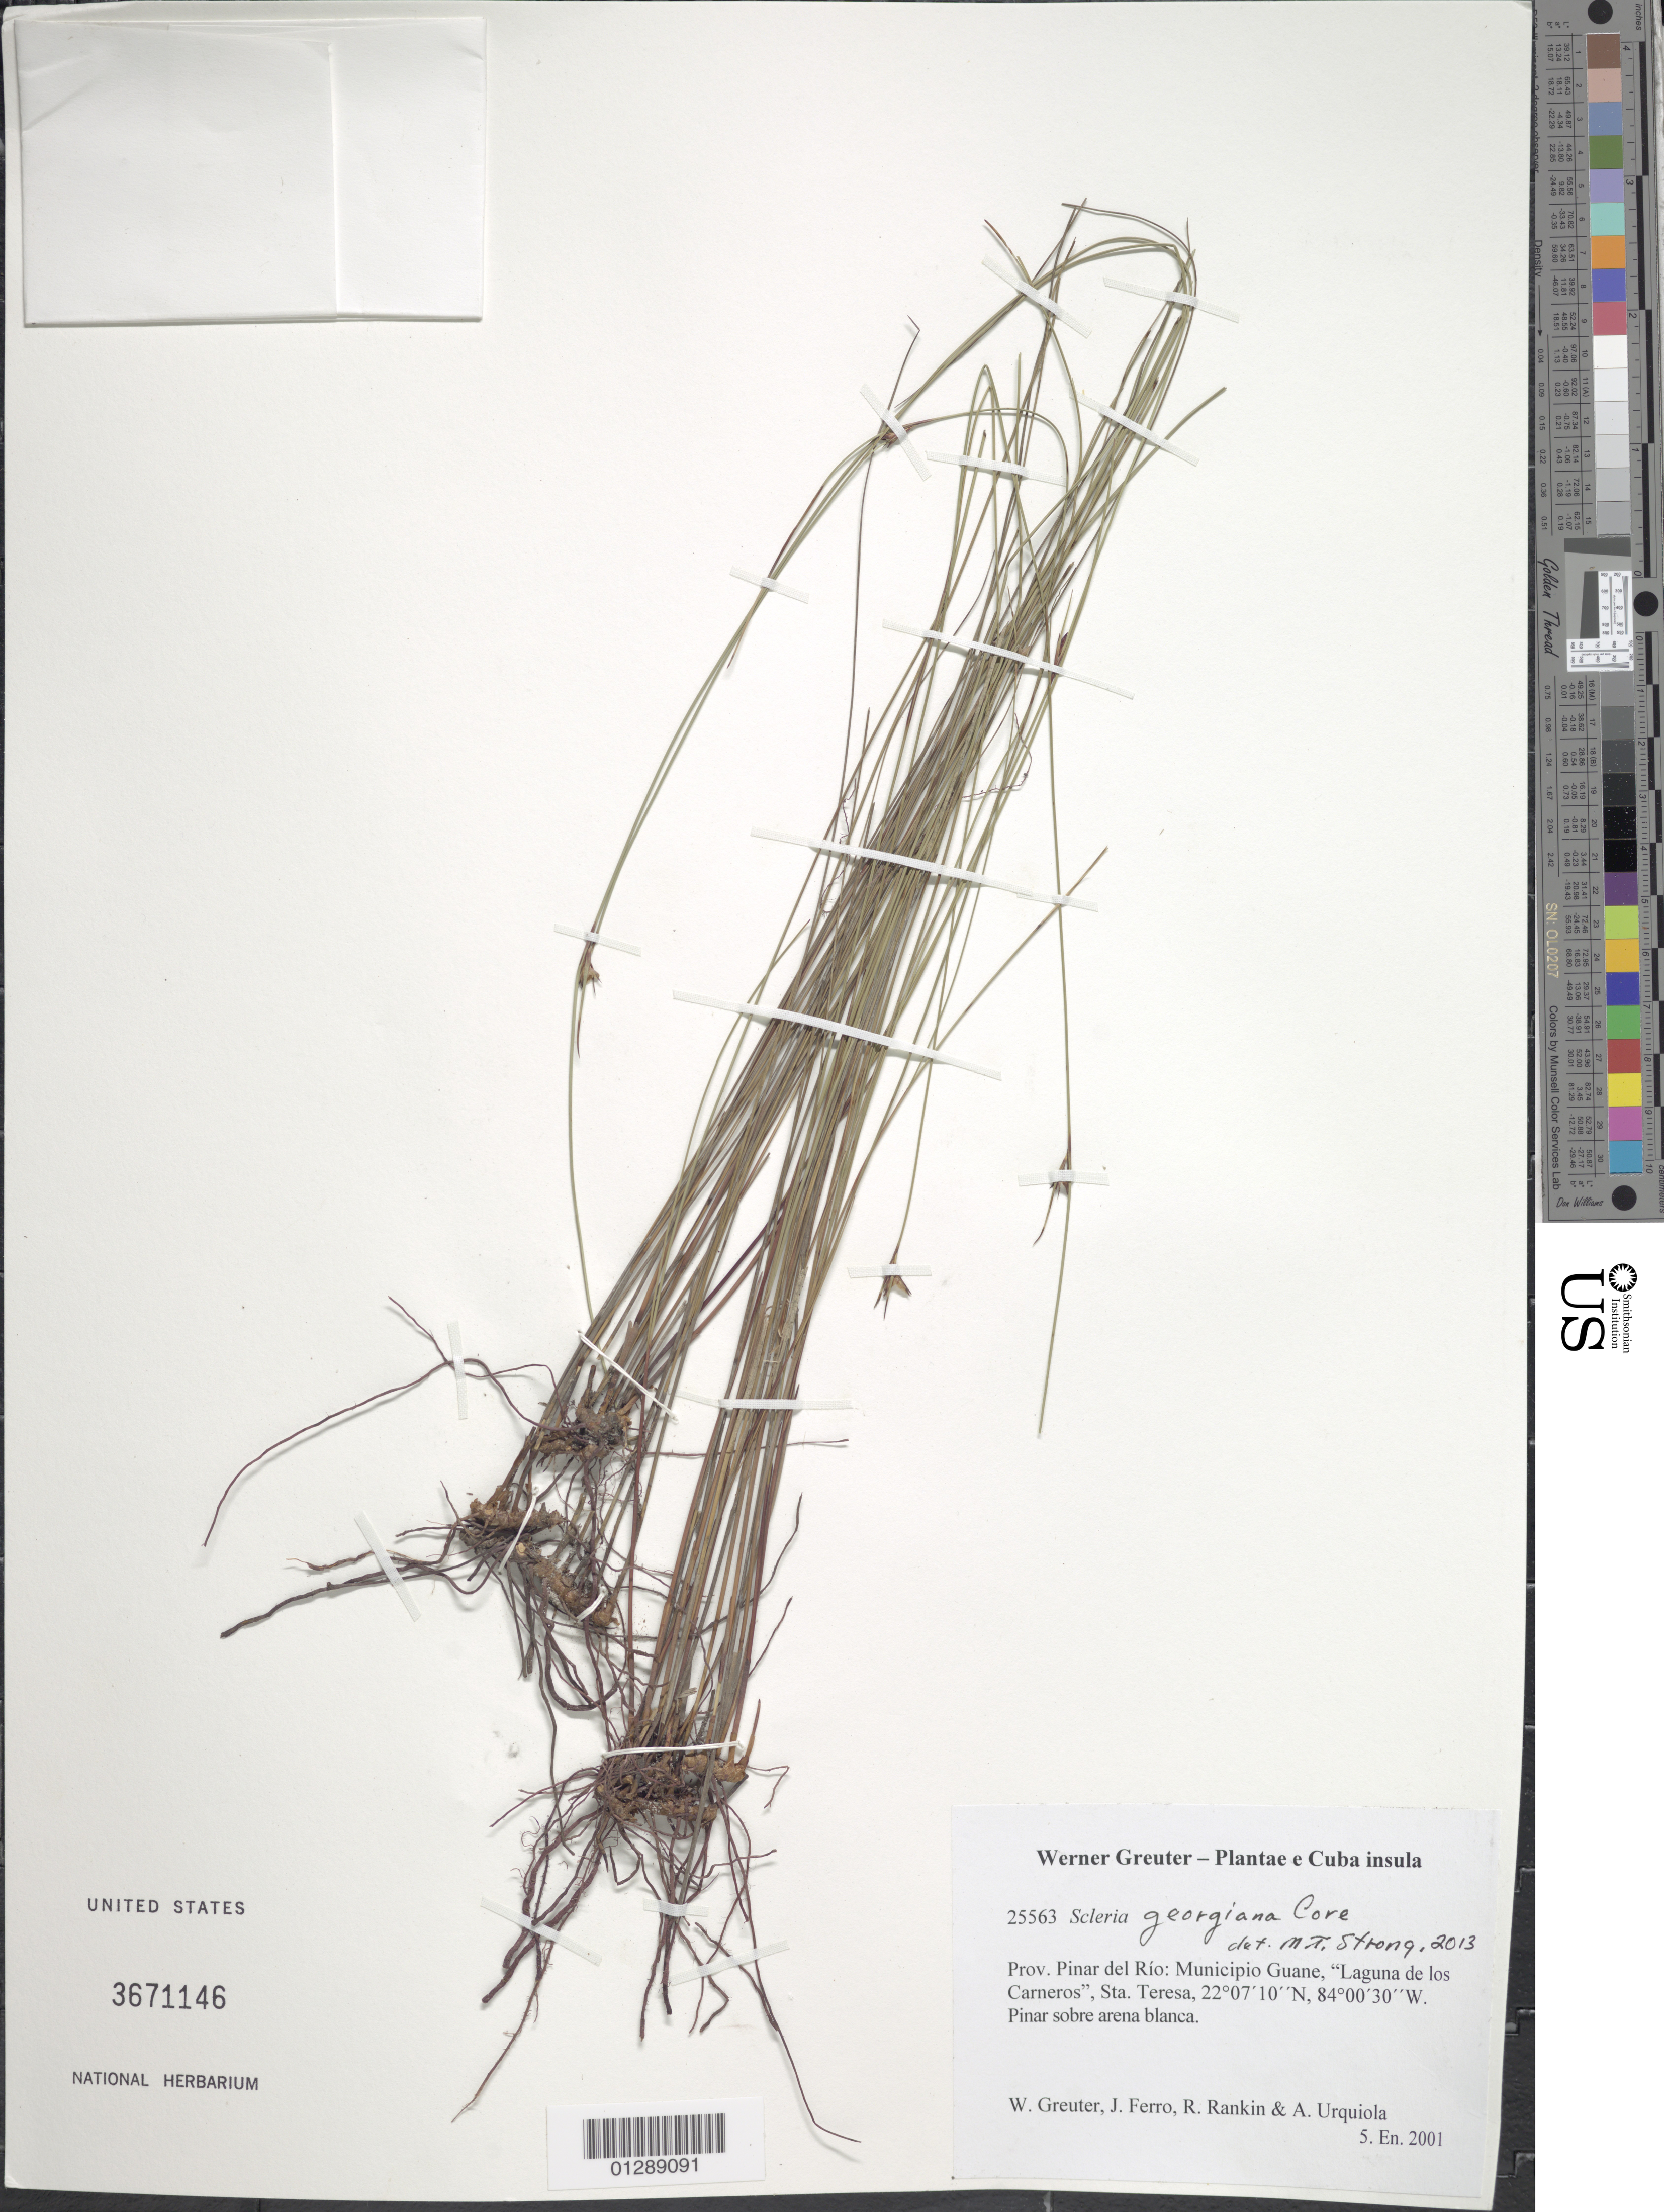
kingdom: Plantae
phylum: Tracheophyta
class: Liliopsida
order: Poales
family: Cyperaceae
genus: Scleria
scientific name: Scleria georgiana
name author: Core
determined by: Strong, M. T., (US), Smithsonian Institution - National Museum of Natural History (UNITED STATES)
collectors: W. R. Greuter, J. Ferro, R. Rankin Rodriguez & A. Urquiola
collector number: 25563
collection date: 2001-01-05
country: Cuba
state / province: Pinar del Rio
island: Cuba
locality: Municipio Guane, "Laguna de los Carneros", Sta. Teresa.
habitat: Pinar sobre arena blanca.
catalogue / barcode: US 3671146